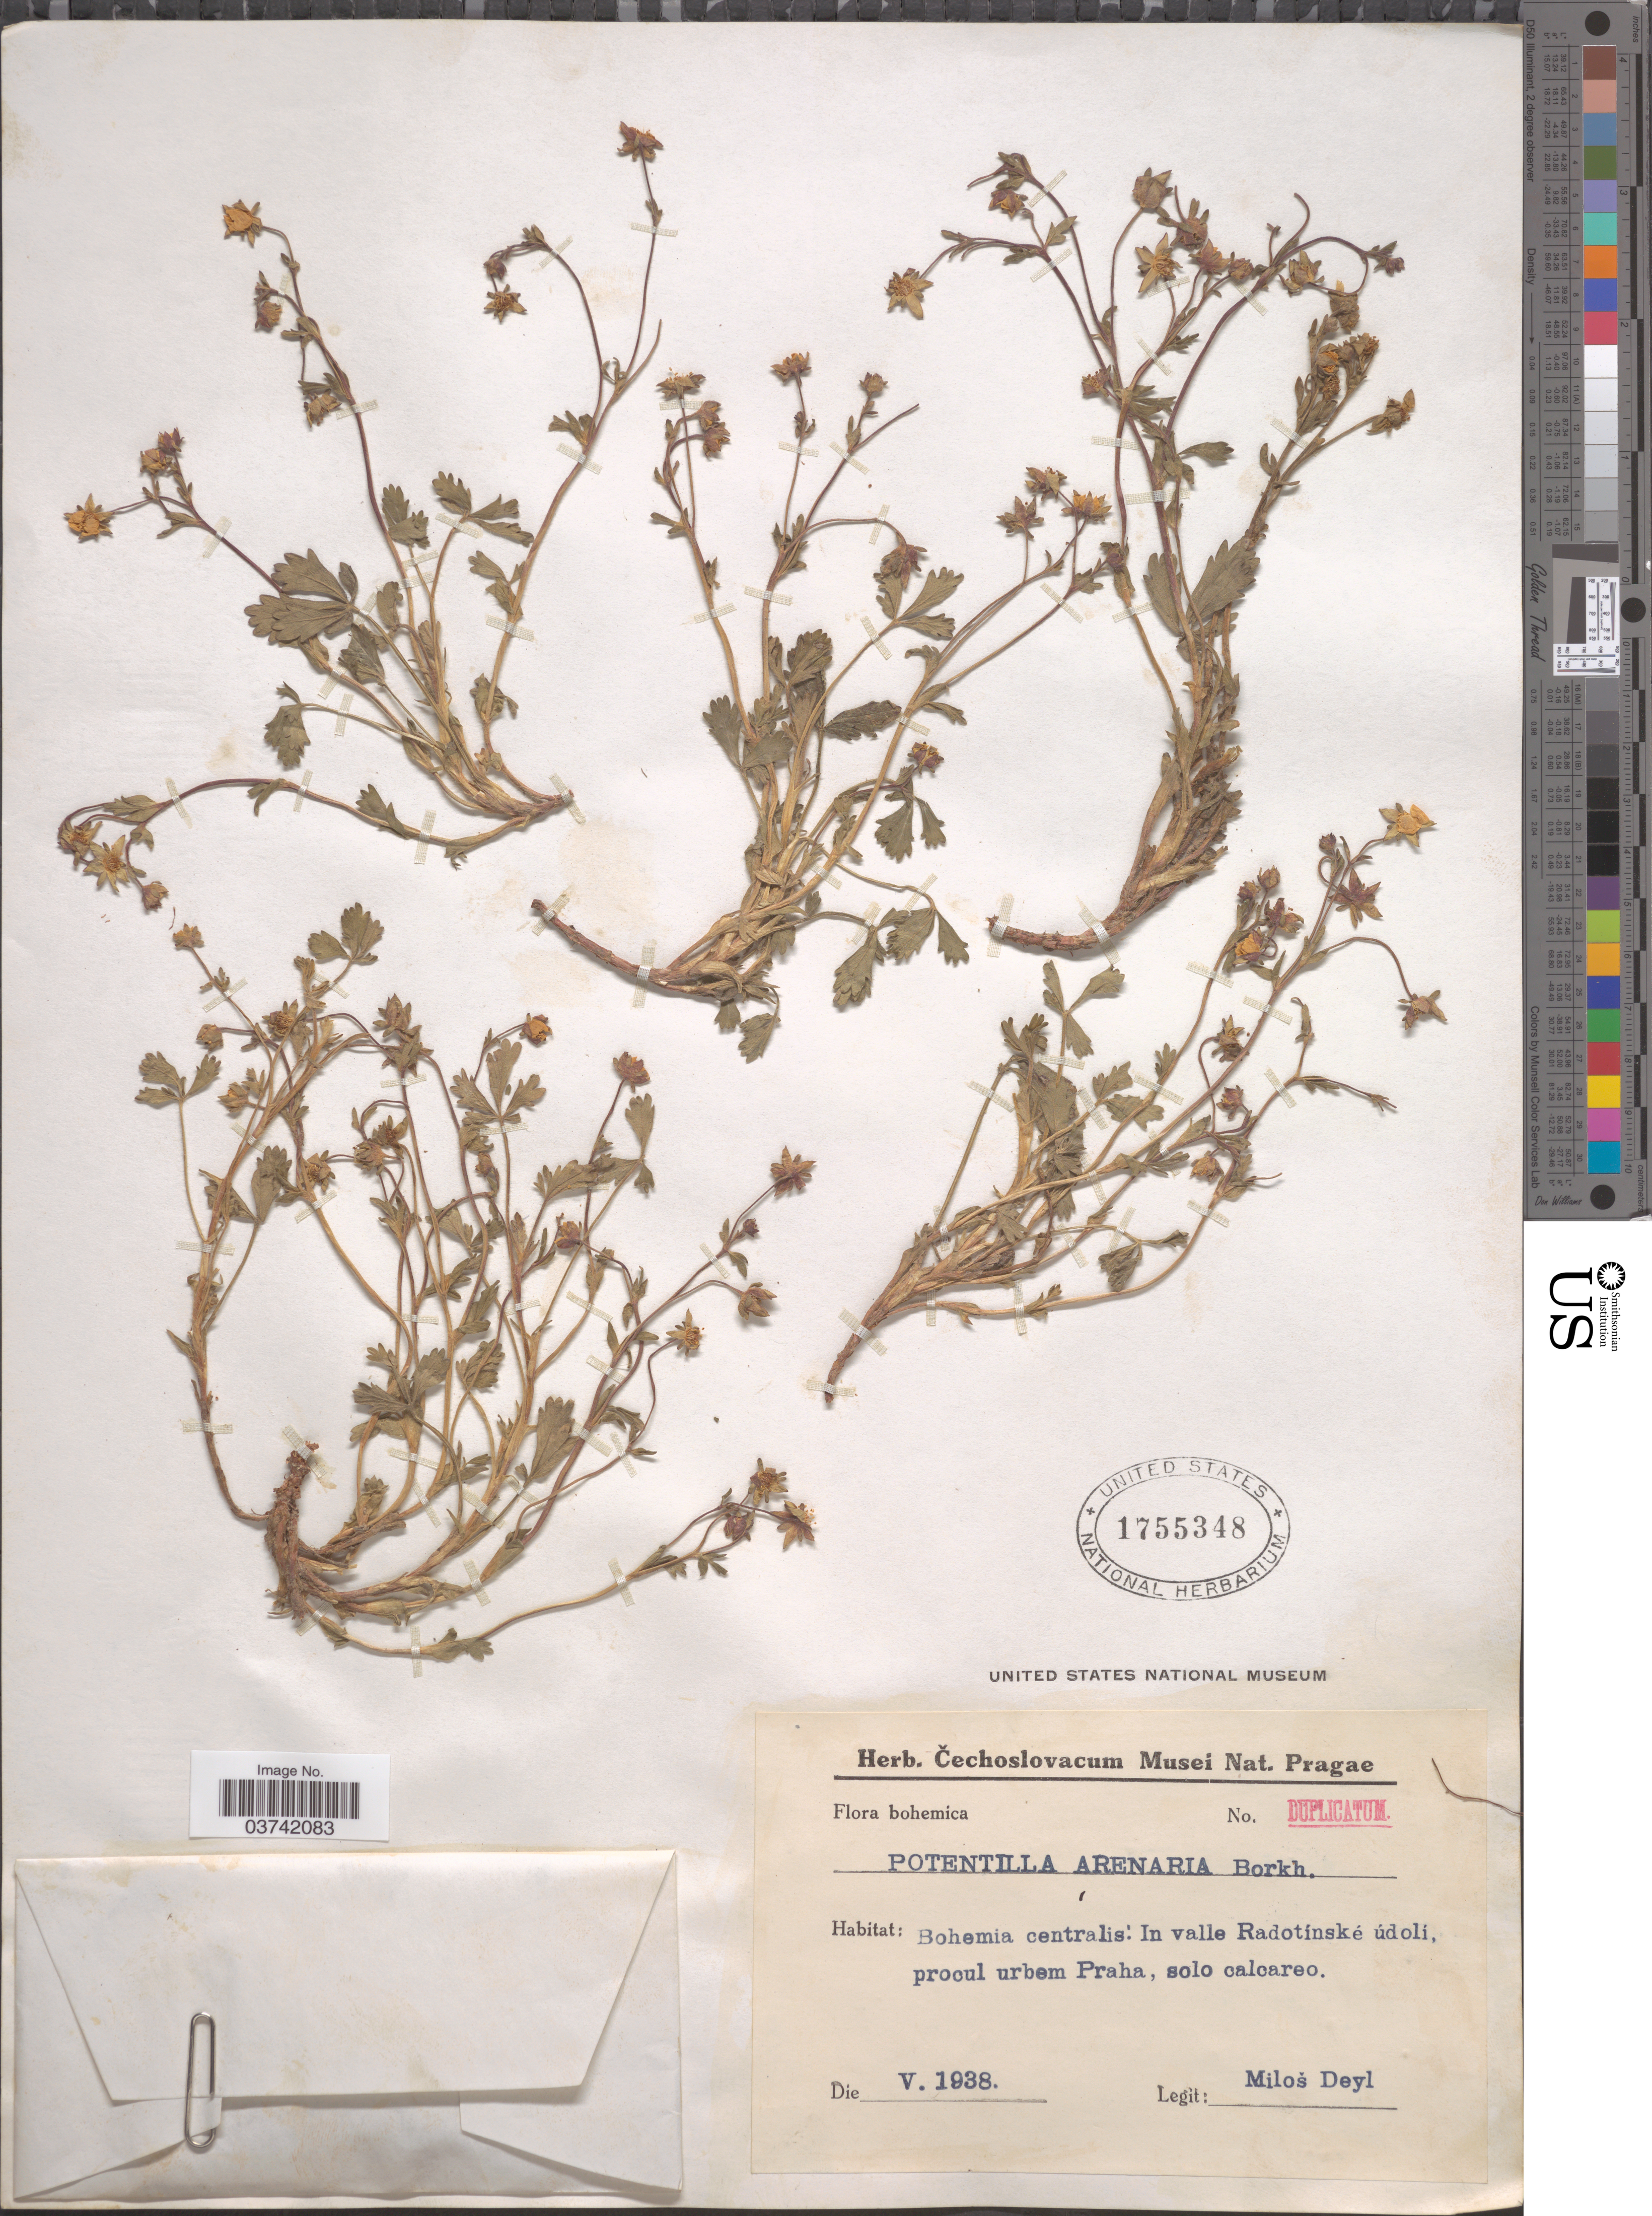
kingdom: Plantae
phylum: Tracheophyta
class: Magnoliopsida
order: Rosales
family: Rosaceae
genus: Potentilla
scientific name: Potentilla arenaria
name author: Borkh. et al.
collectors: M. Deyl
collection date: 1938-05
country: Czechia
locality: Bohemia centralis: In valle Radotínské údolí, procul urbem Praha, solo calcareo.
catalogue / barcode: US 1755348